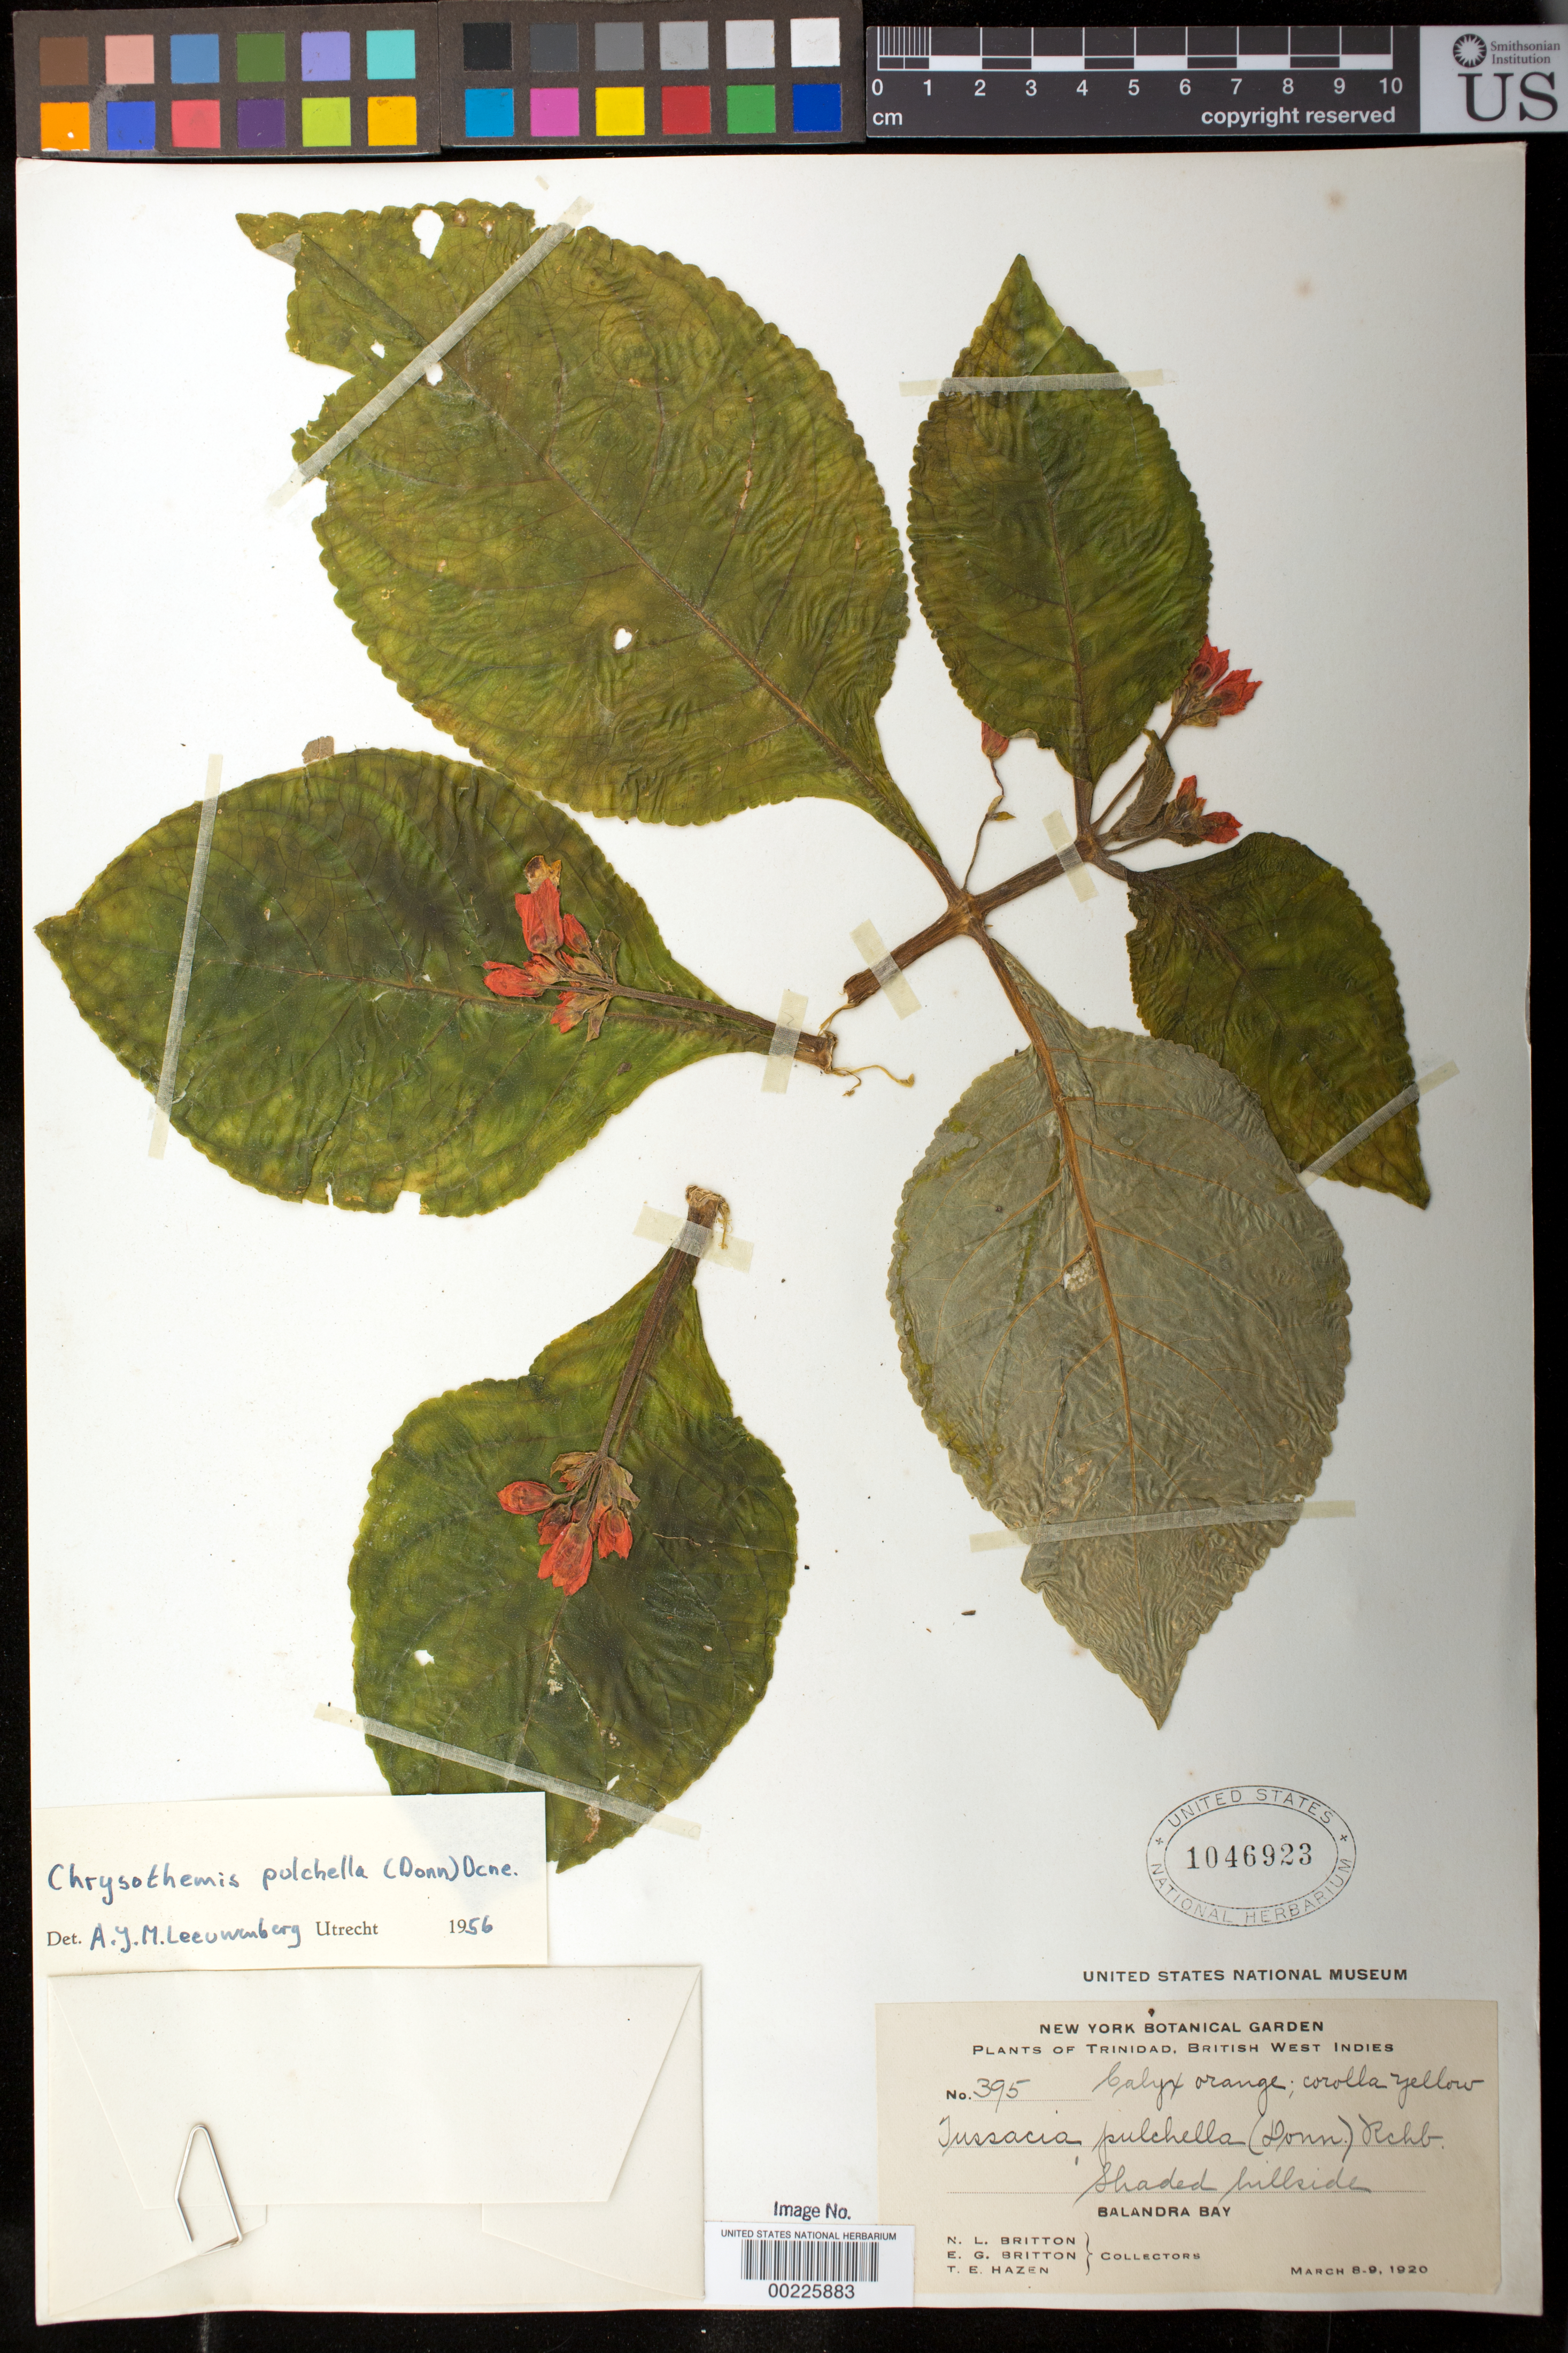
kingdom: Plantae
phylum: Tracheophyta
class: Magnoliopsida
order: Lamiales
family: Gesneriaceae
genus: Chrysothemis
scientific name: Chrysothemis pulchella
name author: (Donn ex Sims) Decne.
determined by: Leeuwenberg, A. J. M.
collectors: N. Britton, E. G. Britton & T. E. Hazen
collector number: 395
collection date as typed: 08 Mar 1920 and 09 Mar 1920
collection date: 1920-03-08,1920-03-09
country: Trinidad and Tobago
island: Trinidad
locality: Balandra Bay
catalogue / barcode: US 1046923